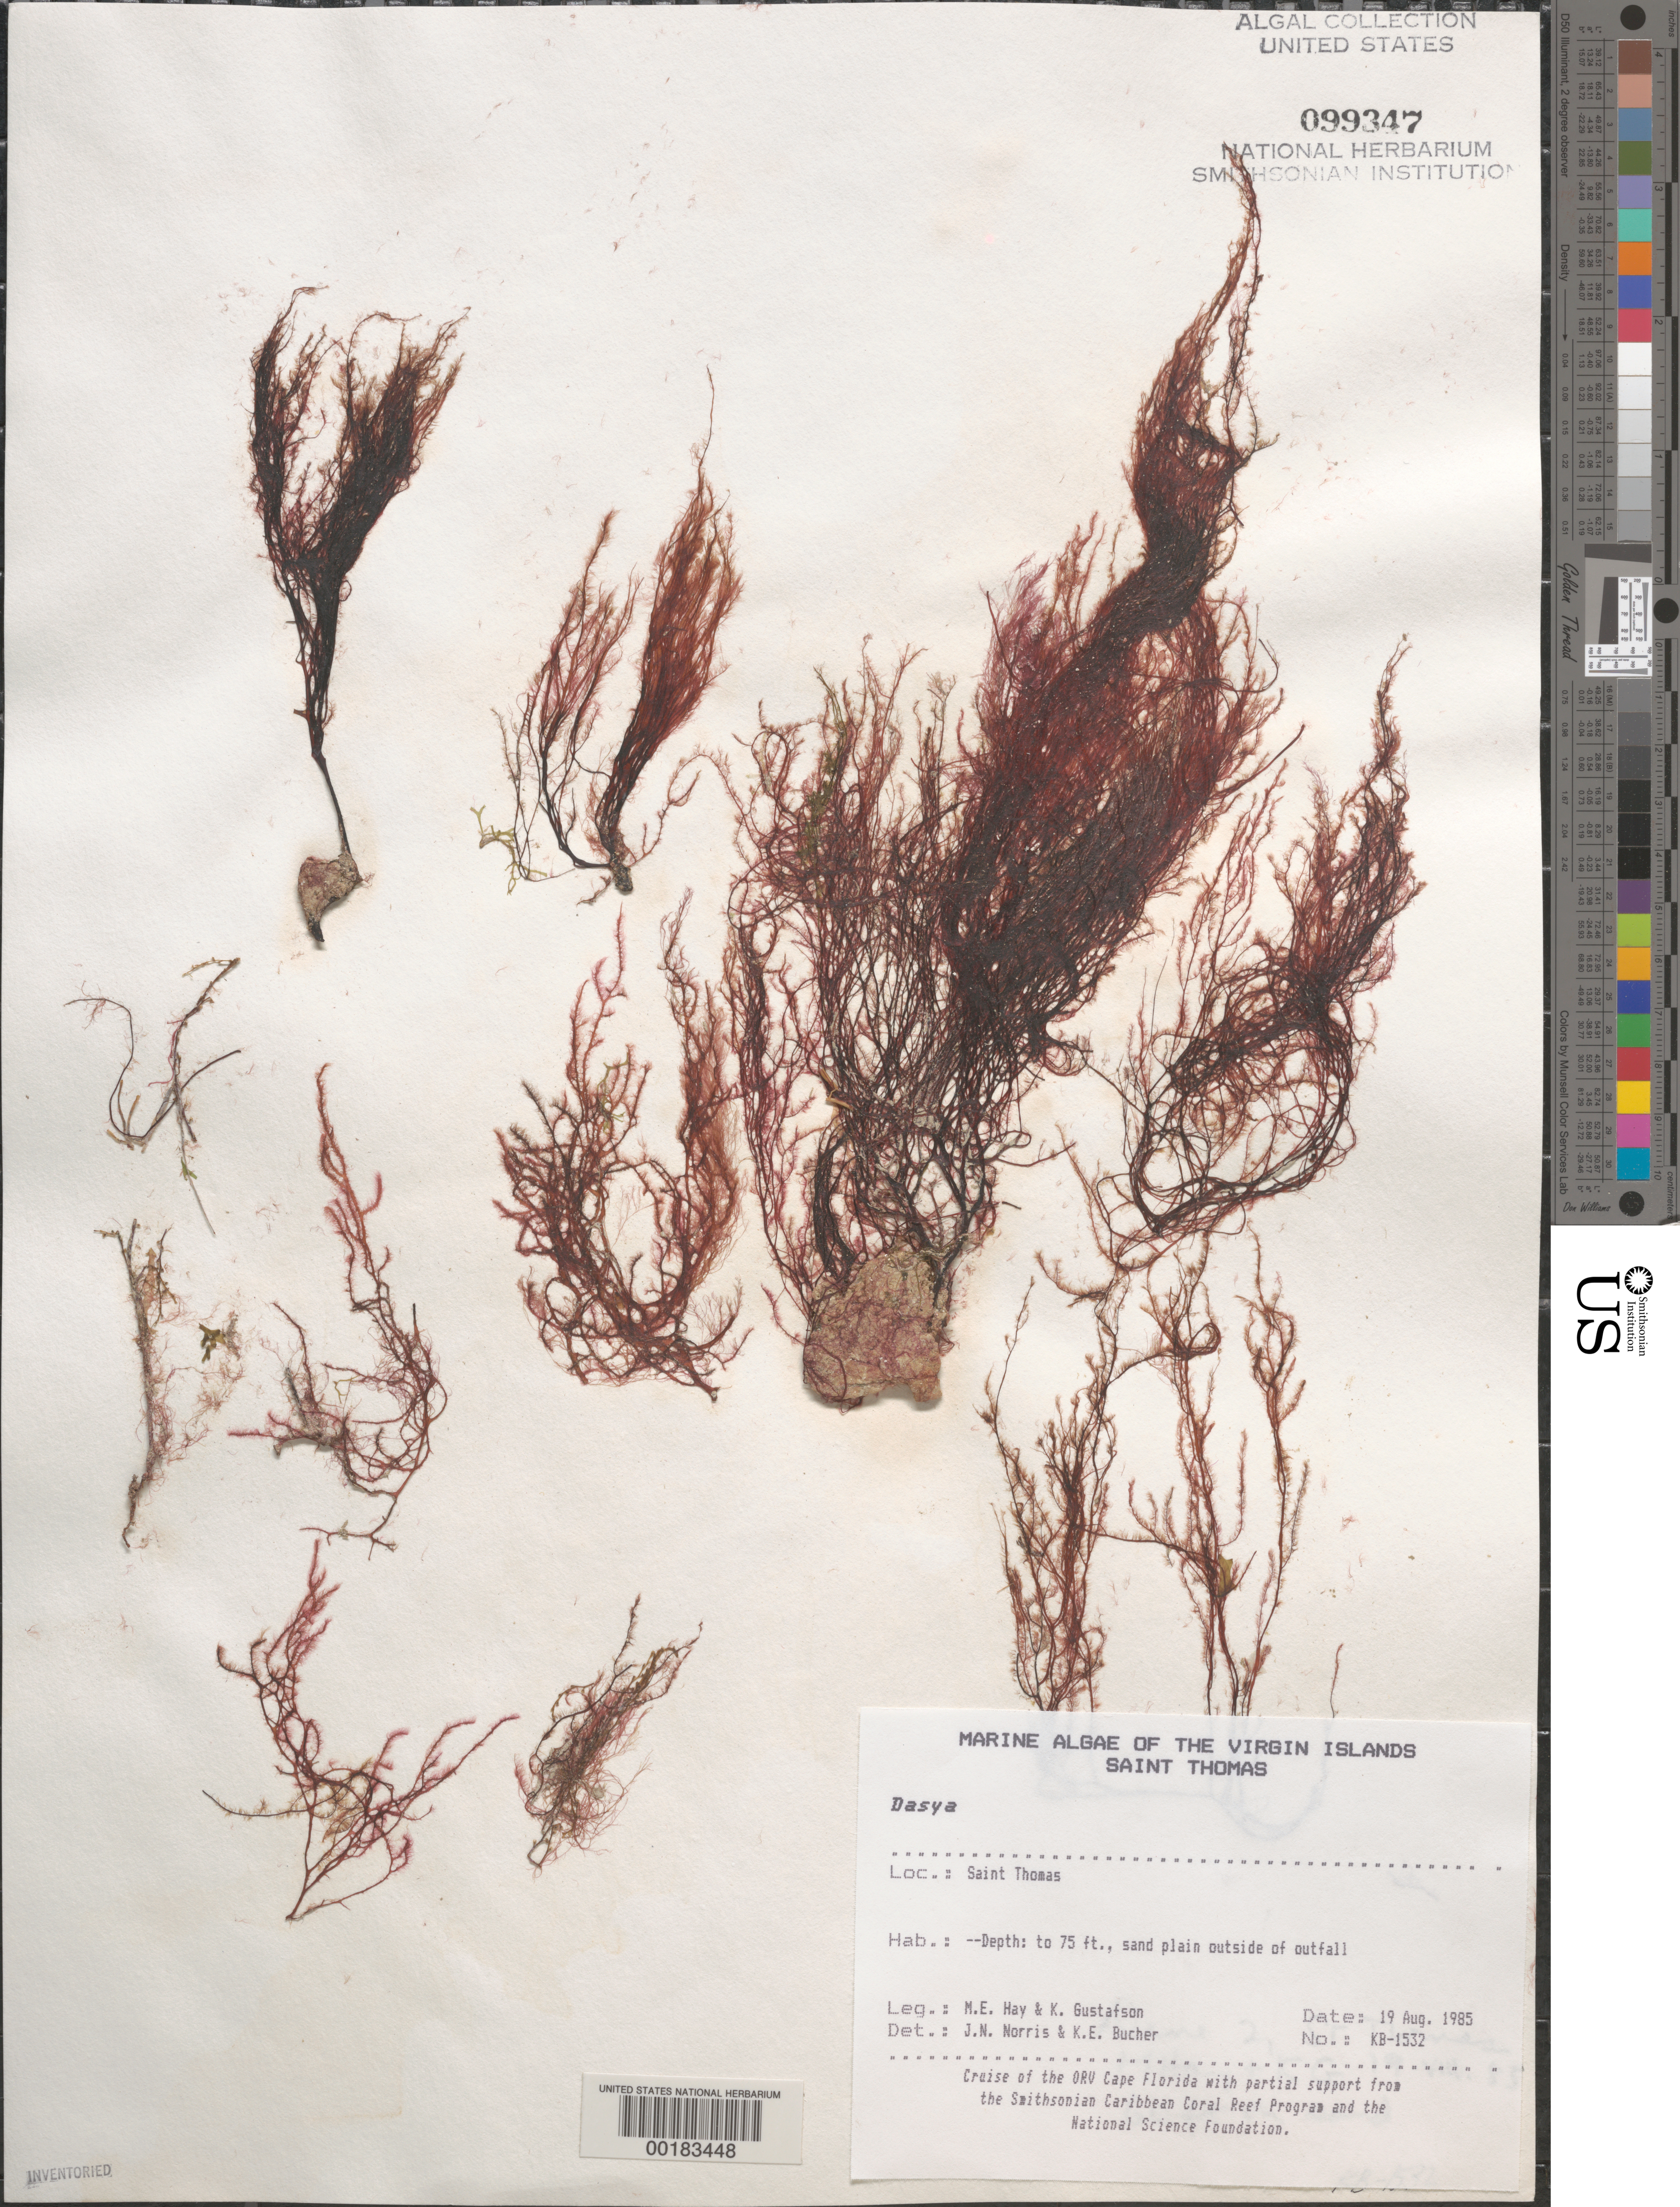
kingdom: Plantae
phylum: Rhodophyta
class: Florideophyceae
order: Ceramiales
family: Dasyaceae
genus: Dasya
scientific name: Dasya sp.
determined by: Norris, J. N.; Bucher, K. E.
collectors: M. E. Hay & K. Gustafson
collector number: KB-1532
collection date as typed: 19 Aug 1985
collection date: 1985-08-19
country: U.S. Virgin Islands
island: St. Thomas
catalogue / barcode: US 99347